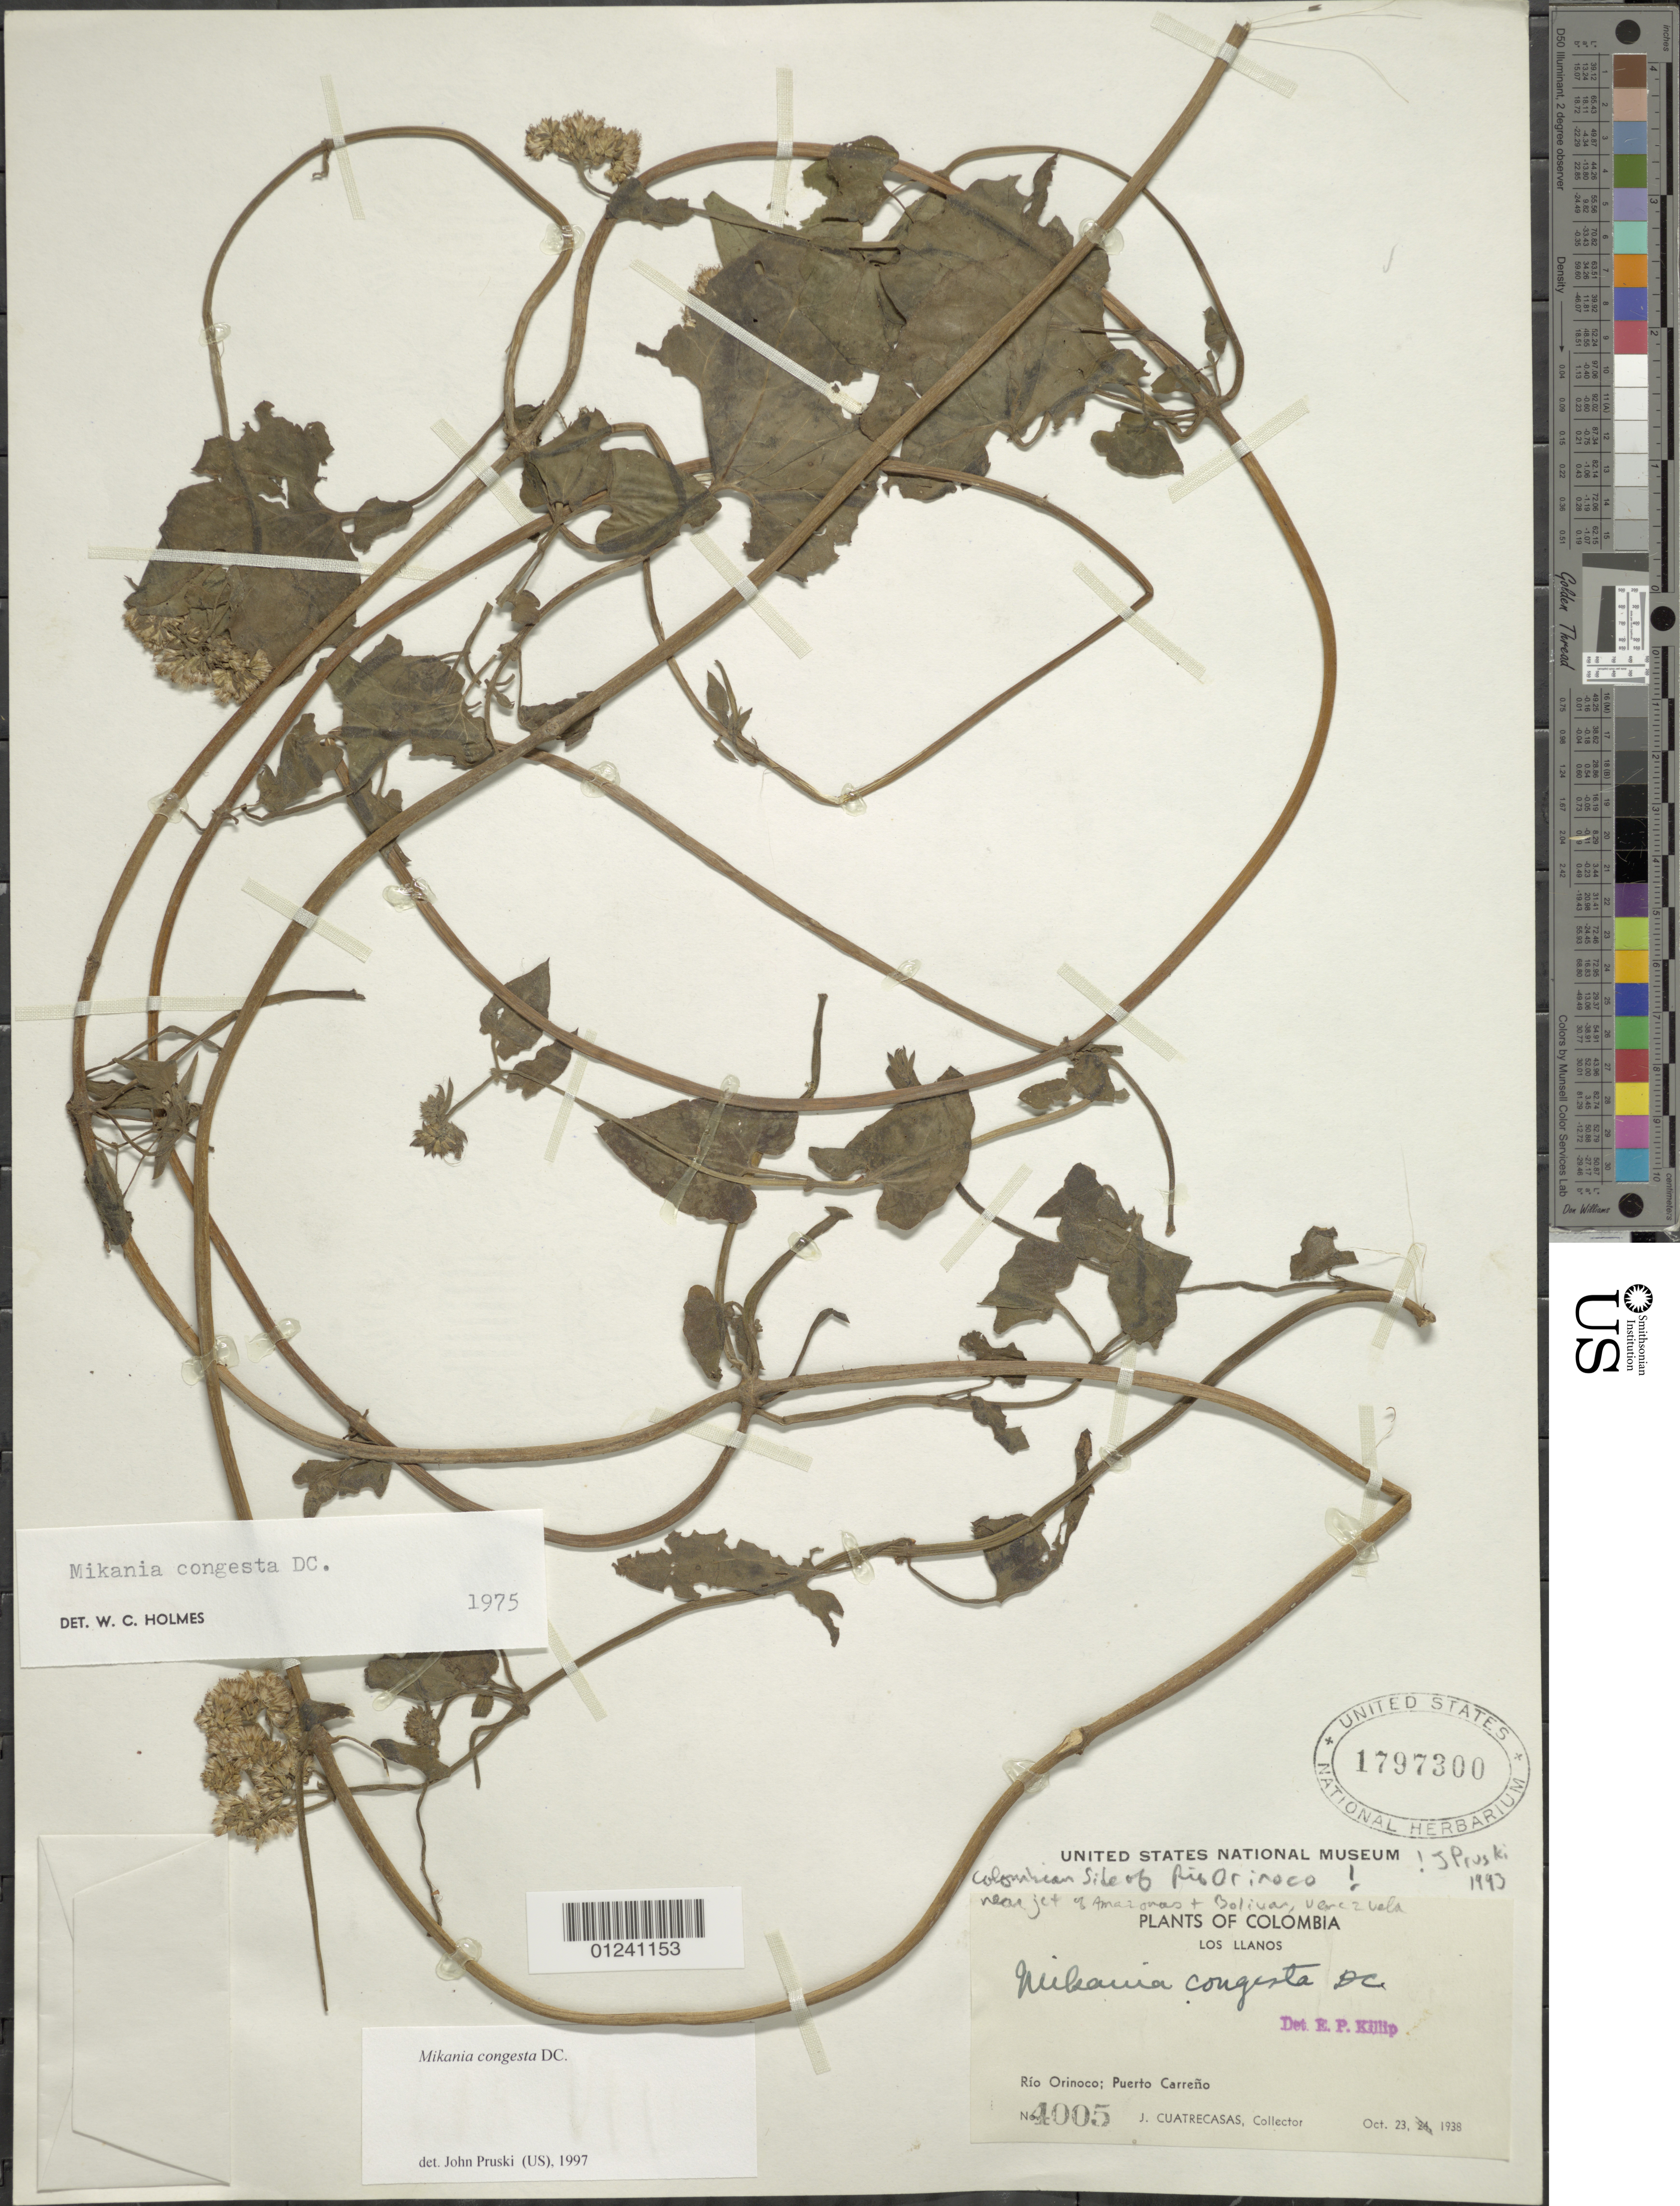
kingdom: Plantae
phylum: Tracheophyta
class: Magnoliopsida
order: Asterales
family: Asteraceae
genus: Mikania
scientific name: Mikania congesta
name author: DC.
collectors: J. Cuatrecasas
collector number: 4005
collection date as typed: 23 Oct 1938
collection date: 1938-10-23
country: Colombia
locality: Los Llanos, Rio Orinoco, Puertro Carreno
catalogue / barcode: US 1797300